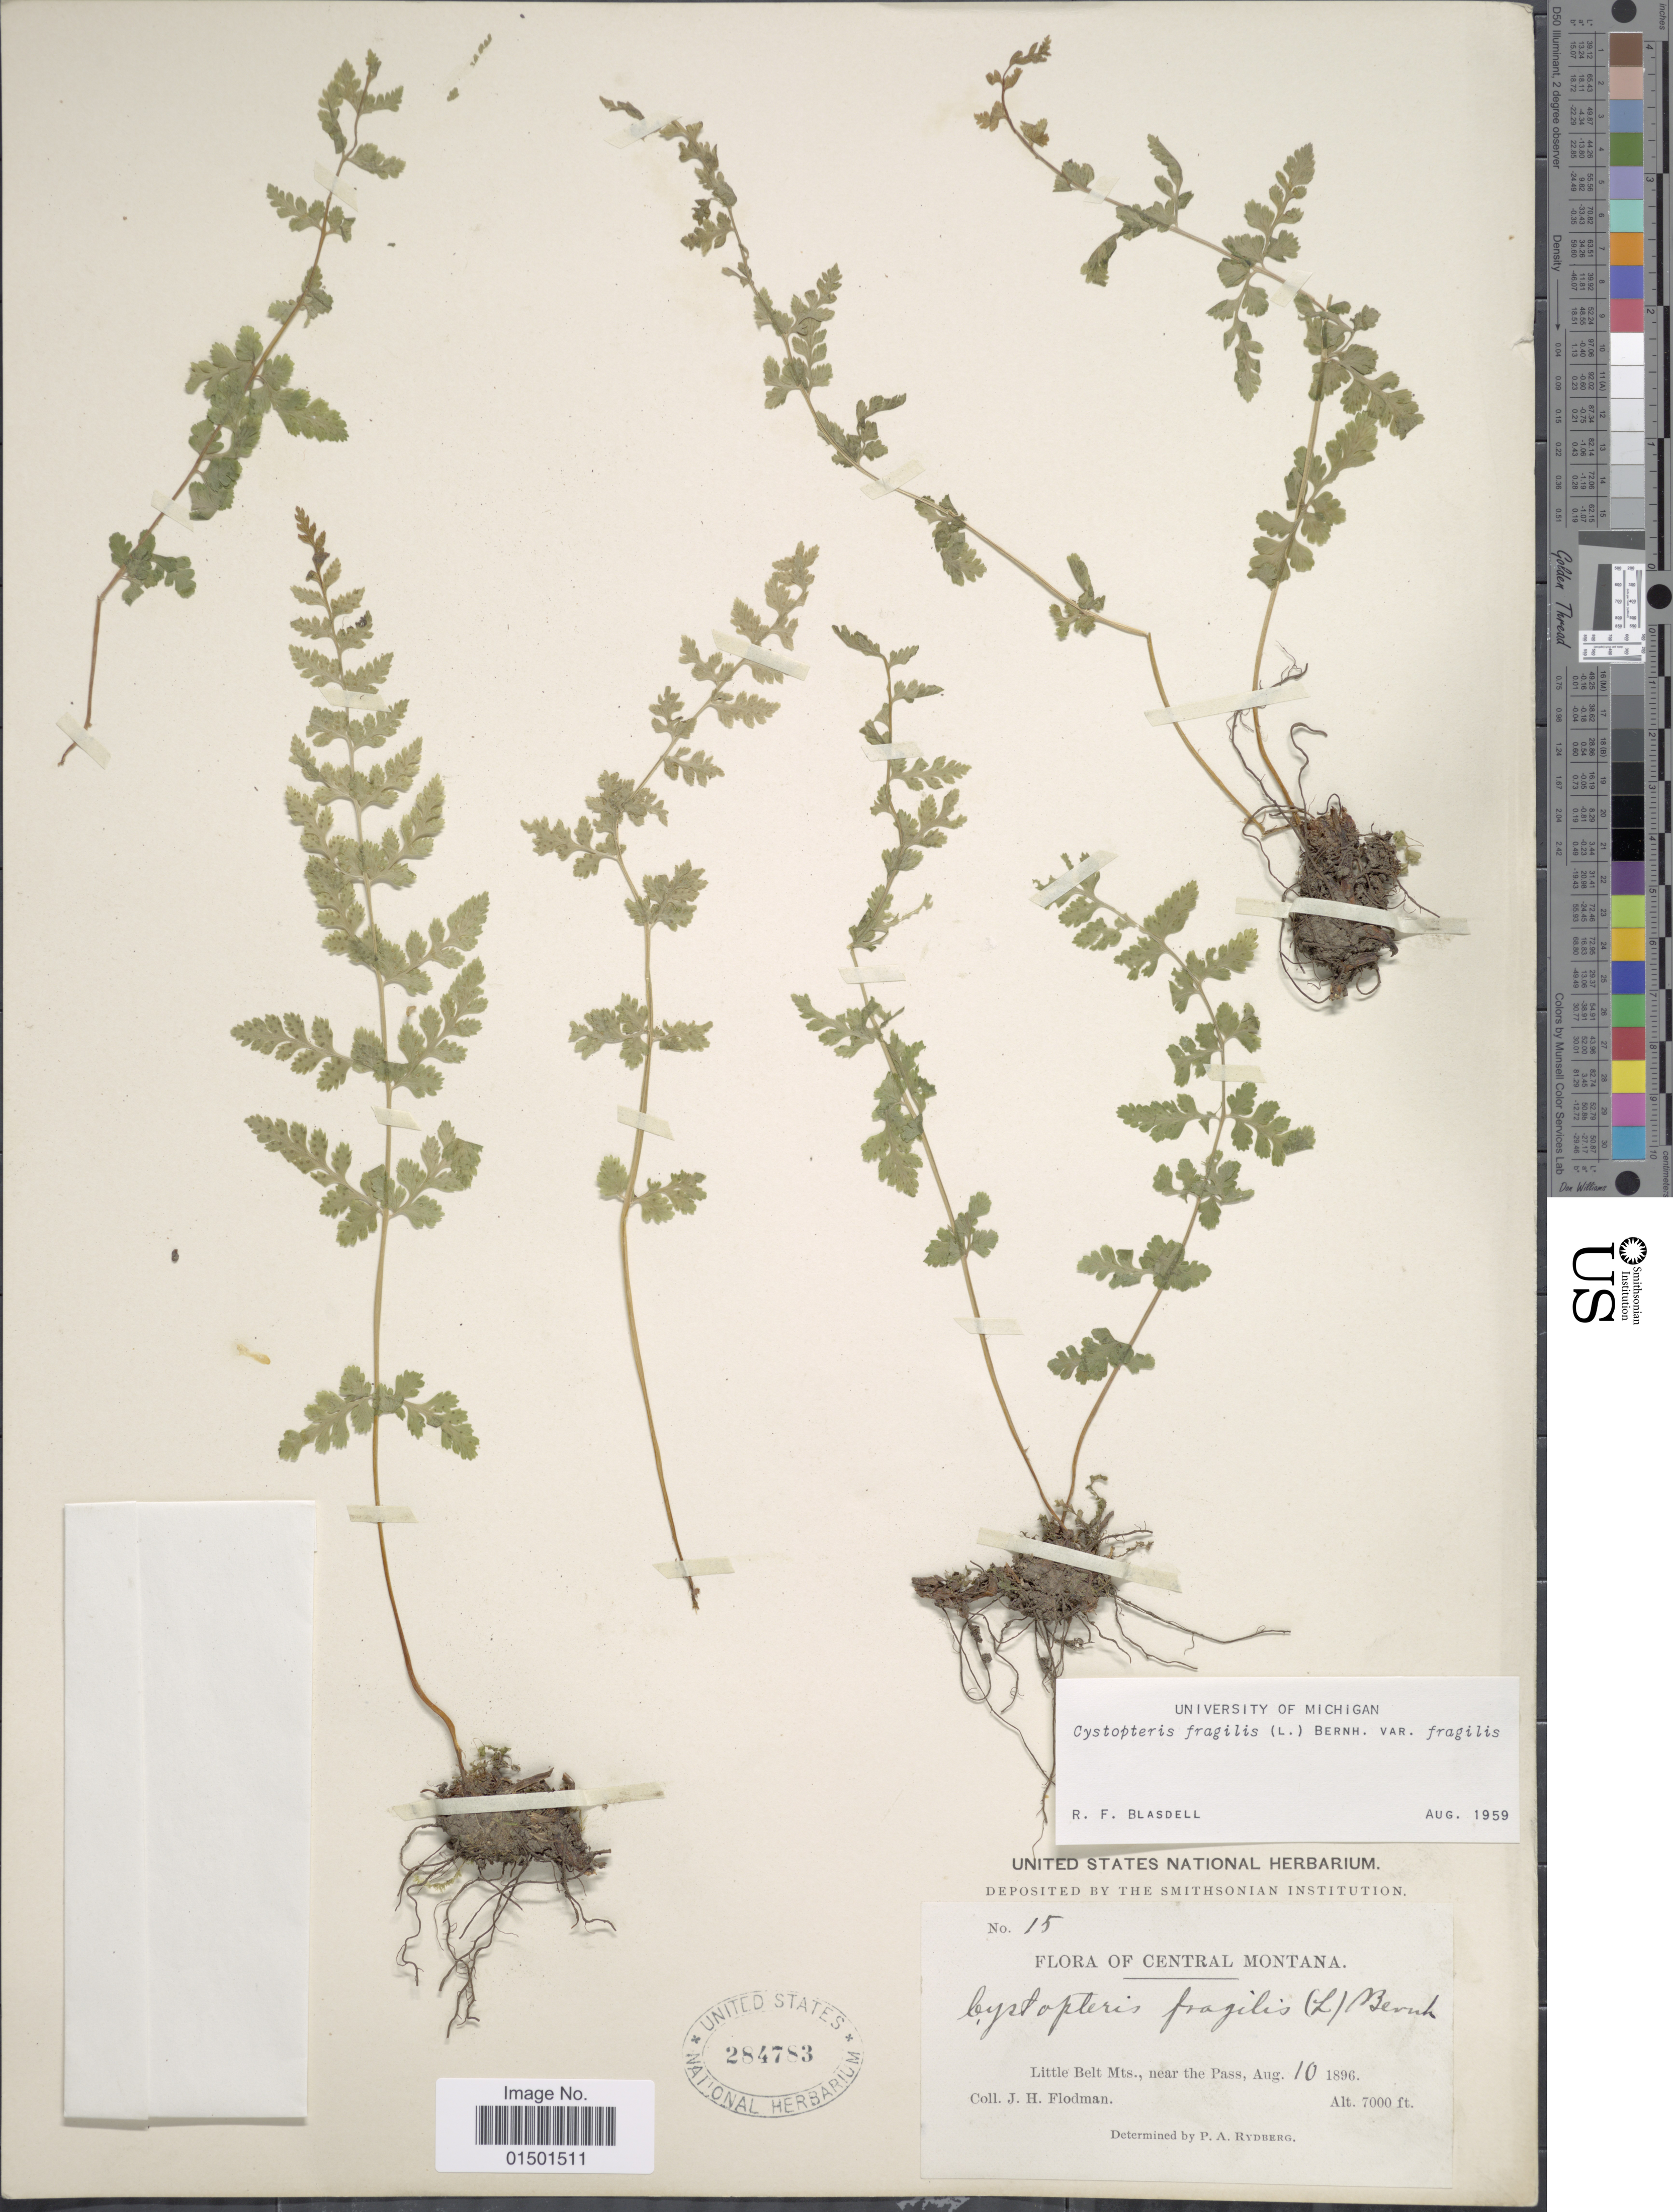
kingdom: Plantae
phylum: Tracheophyta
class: Polypodiopsida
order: Polypodiales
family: Cystopteridaceae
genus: Cystopteris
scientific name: Cystopteris fragilis var. fragilis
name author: (L.) Bernh.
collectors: J. Flodman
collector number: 15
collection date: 1896-08-10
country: United States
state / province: Montana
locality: Central Montana. Little Belt Mts., near the Pass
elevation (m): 2134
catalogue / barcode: US 284783